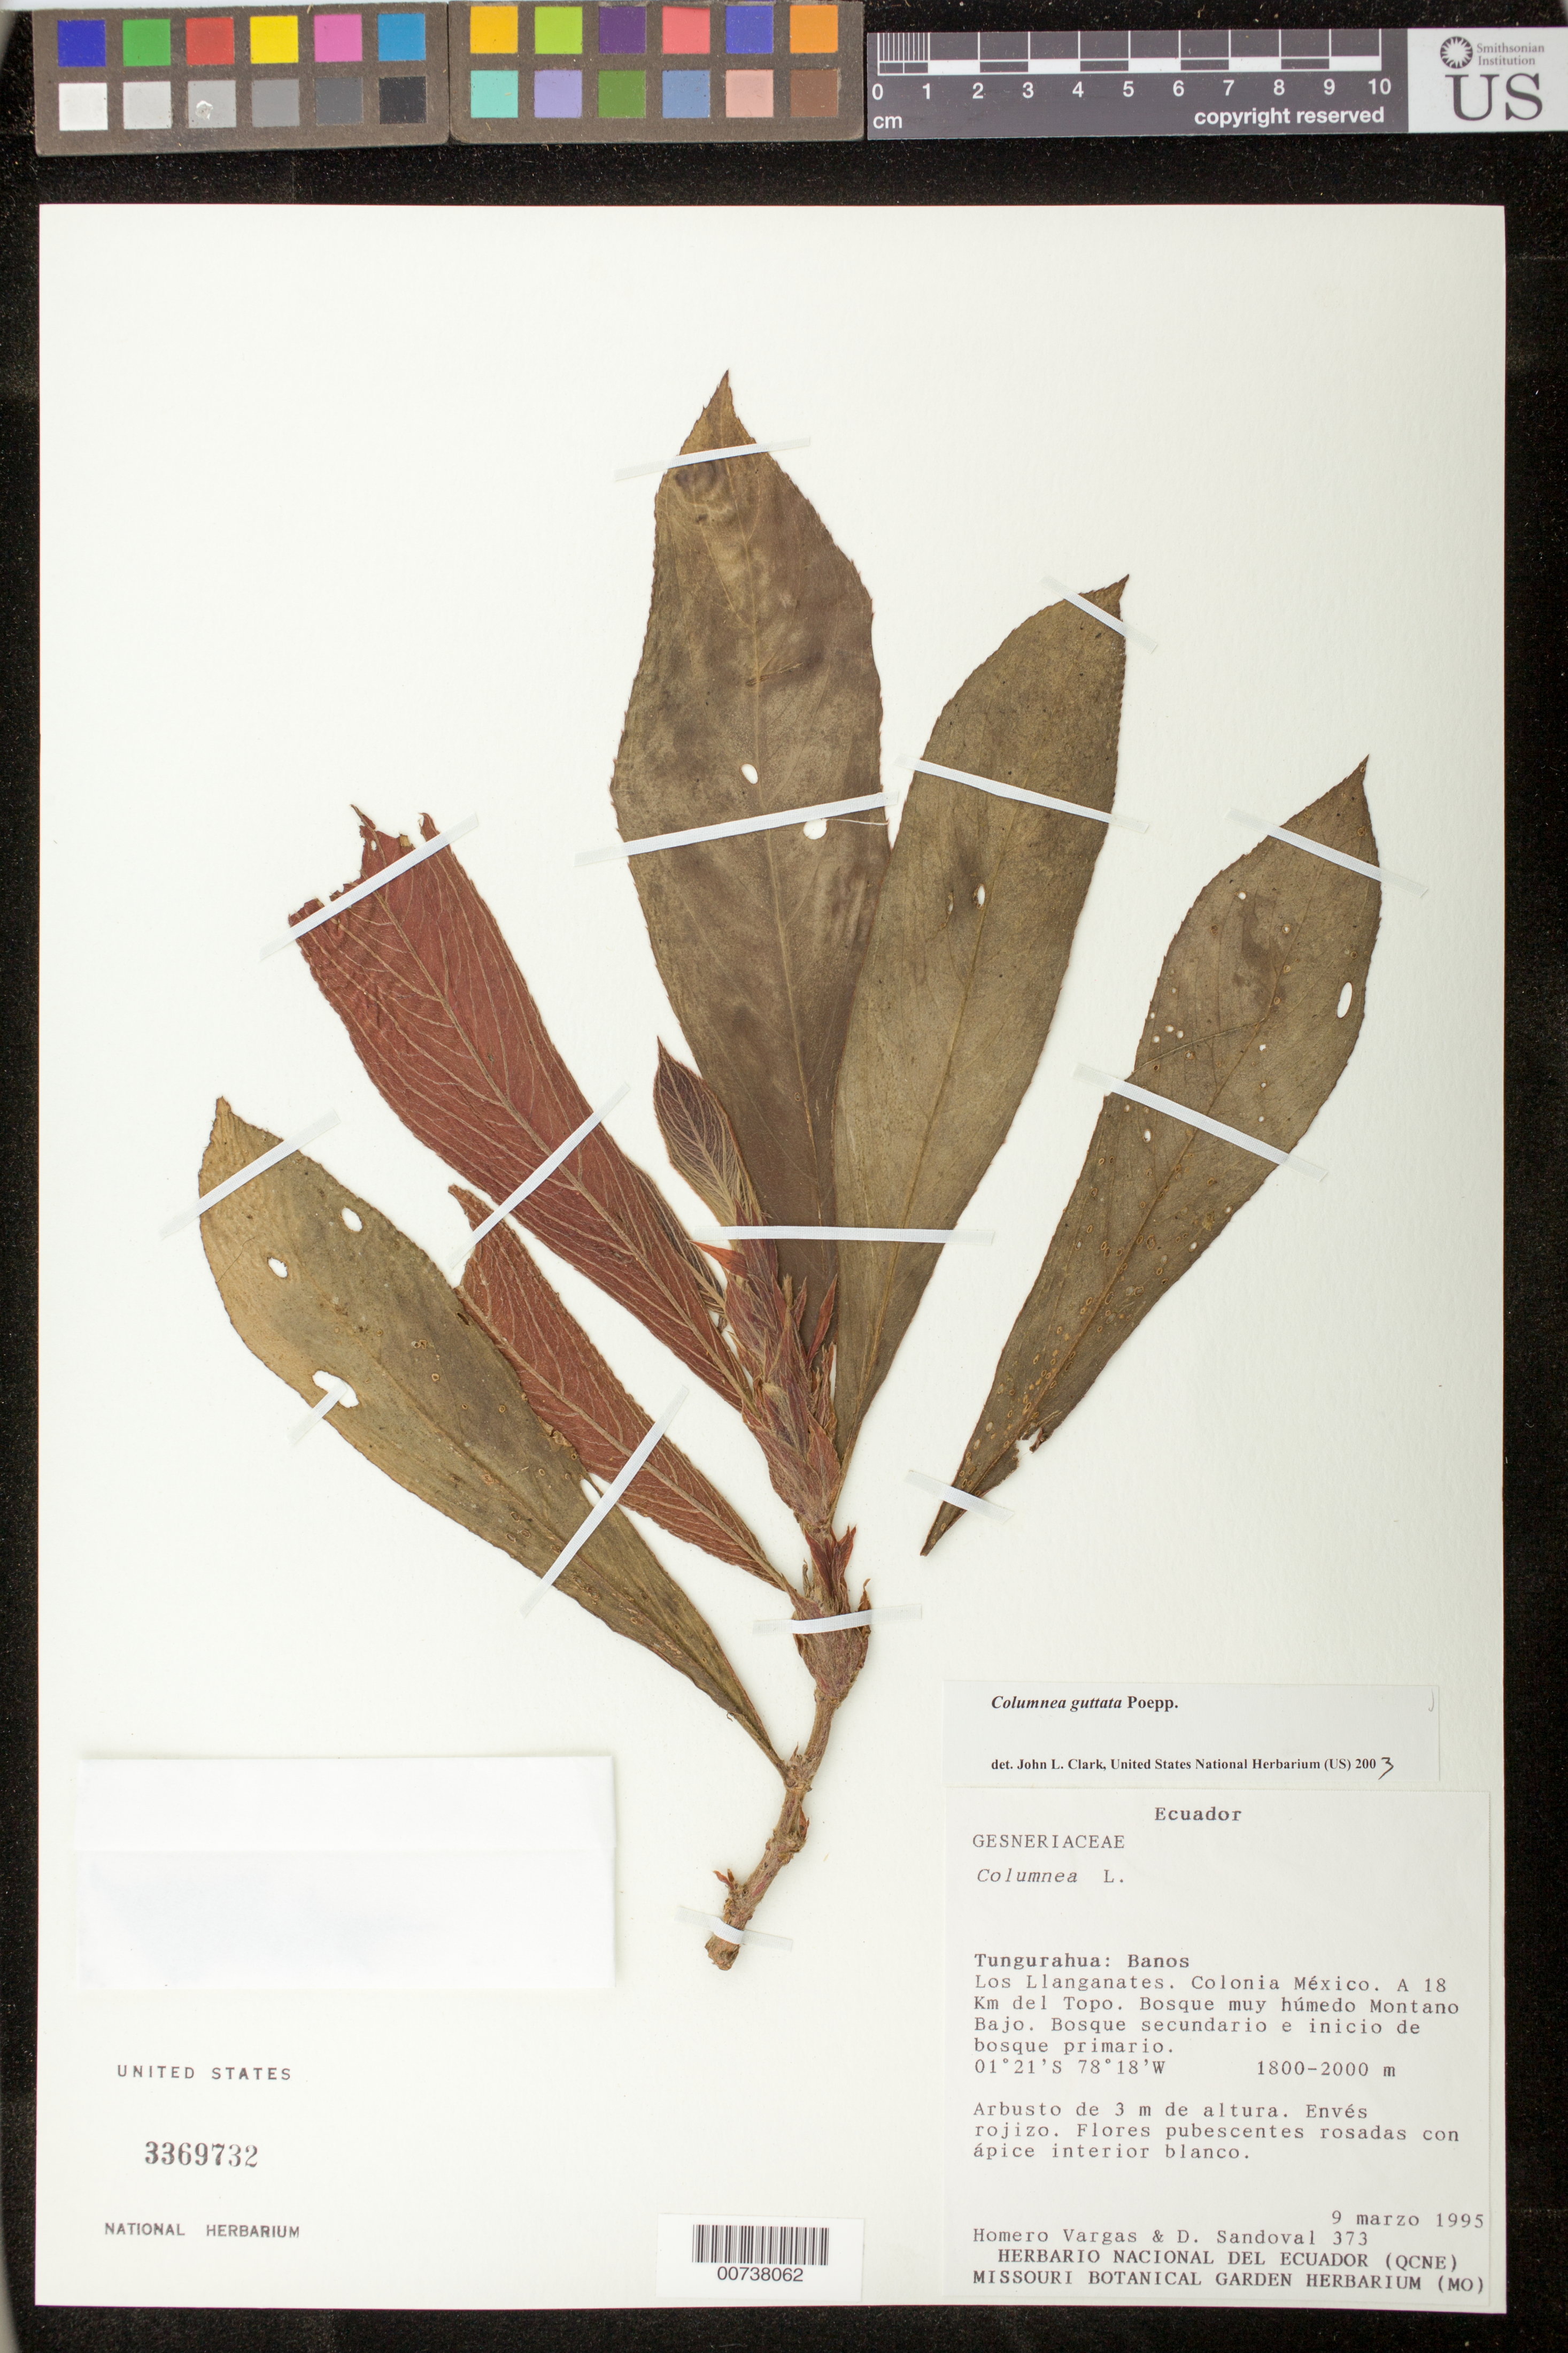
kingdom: Plantae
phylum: Tracheophyta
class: Magnoliopsida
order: Lamiales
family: Gesneriaceae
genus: Columnea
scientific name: Columnea guttata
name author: Poepp.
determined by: Clark, J. L., (SEL), The Marie Selby Botanical Garden (UNITED STATES)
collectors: H. Vargas & D. Sandoval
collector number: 373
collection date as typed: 09 Mar 1995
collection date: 1995-03-09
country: Ecuador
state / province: Tungurahua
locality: Banos: Los Llanganates, Colonia México, a 18 km del Topo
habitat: Bosque muy húmedo montano bajo; bosque secundario e inicio de bosque primario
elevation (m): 1800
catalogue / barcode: US 3369732